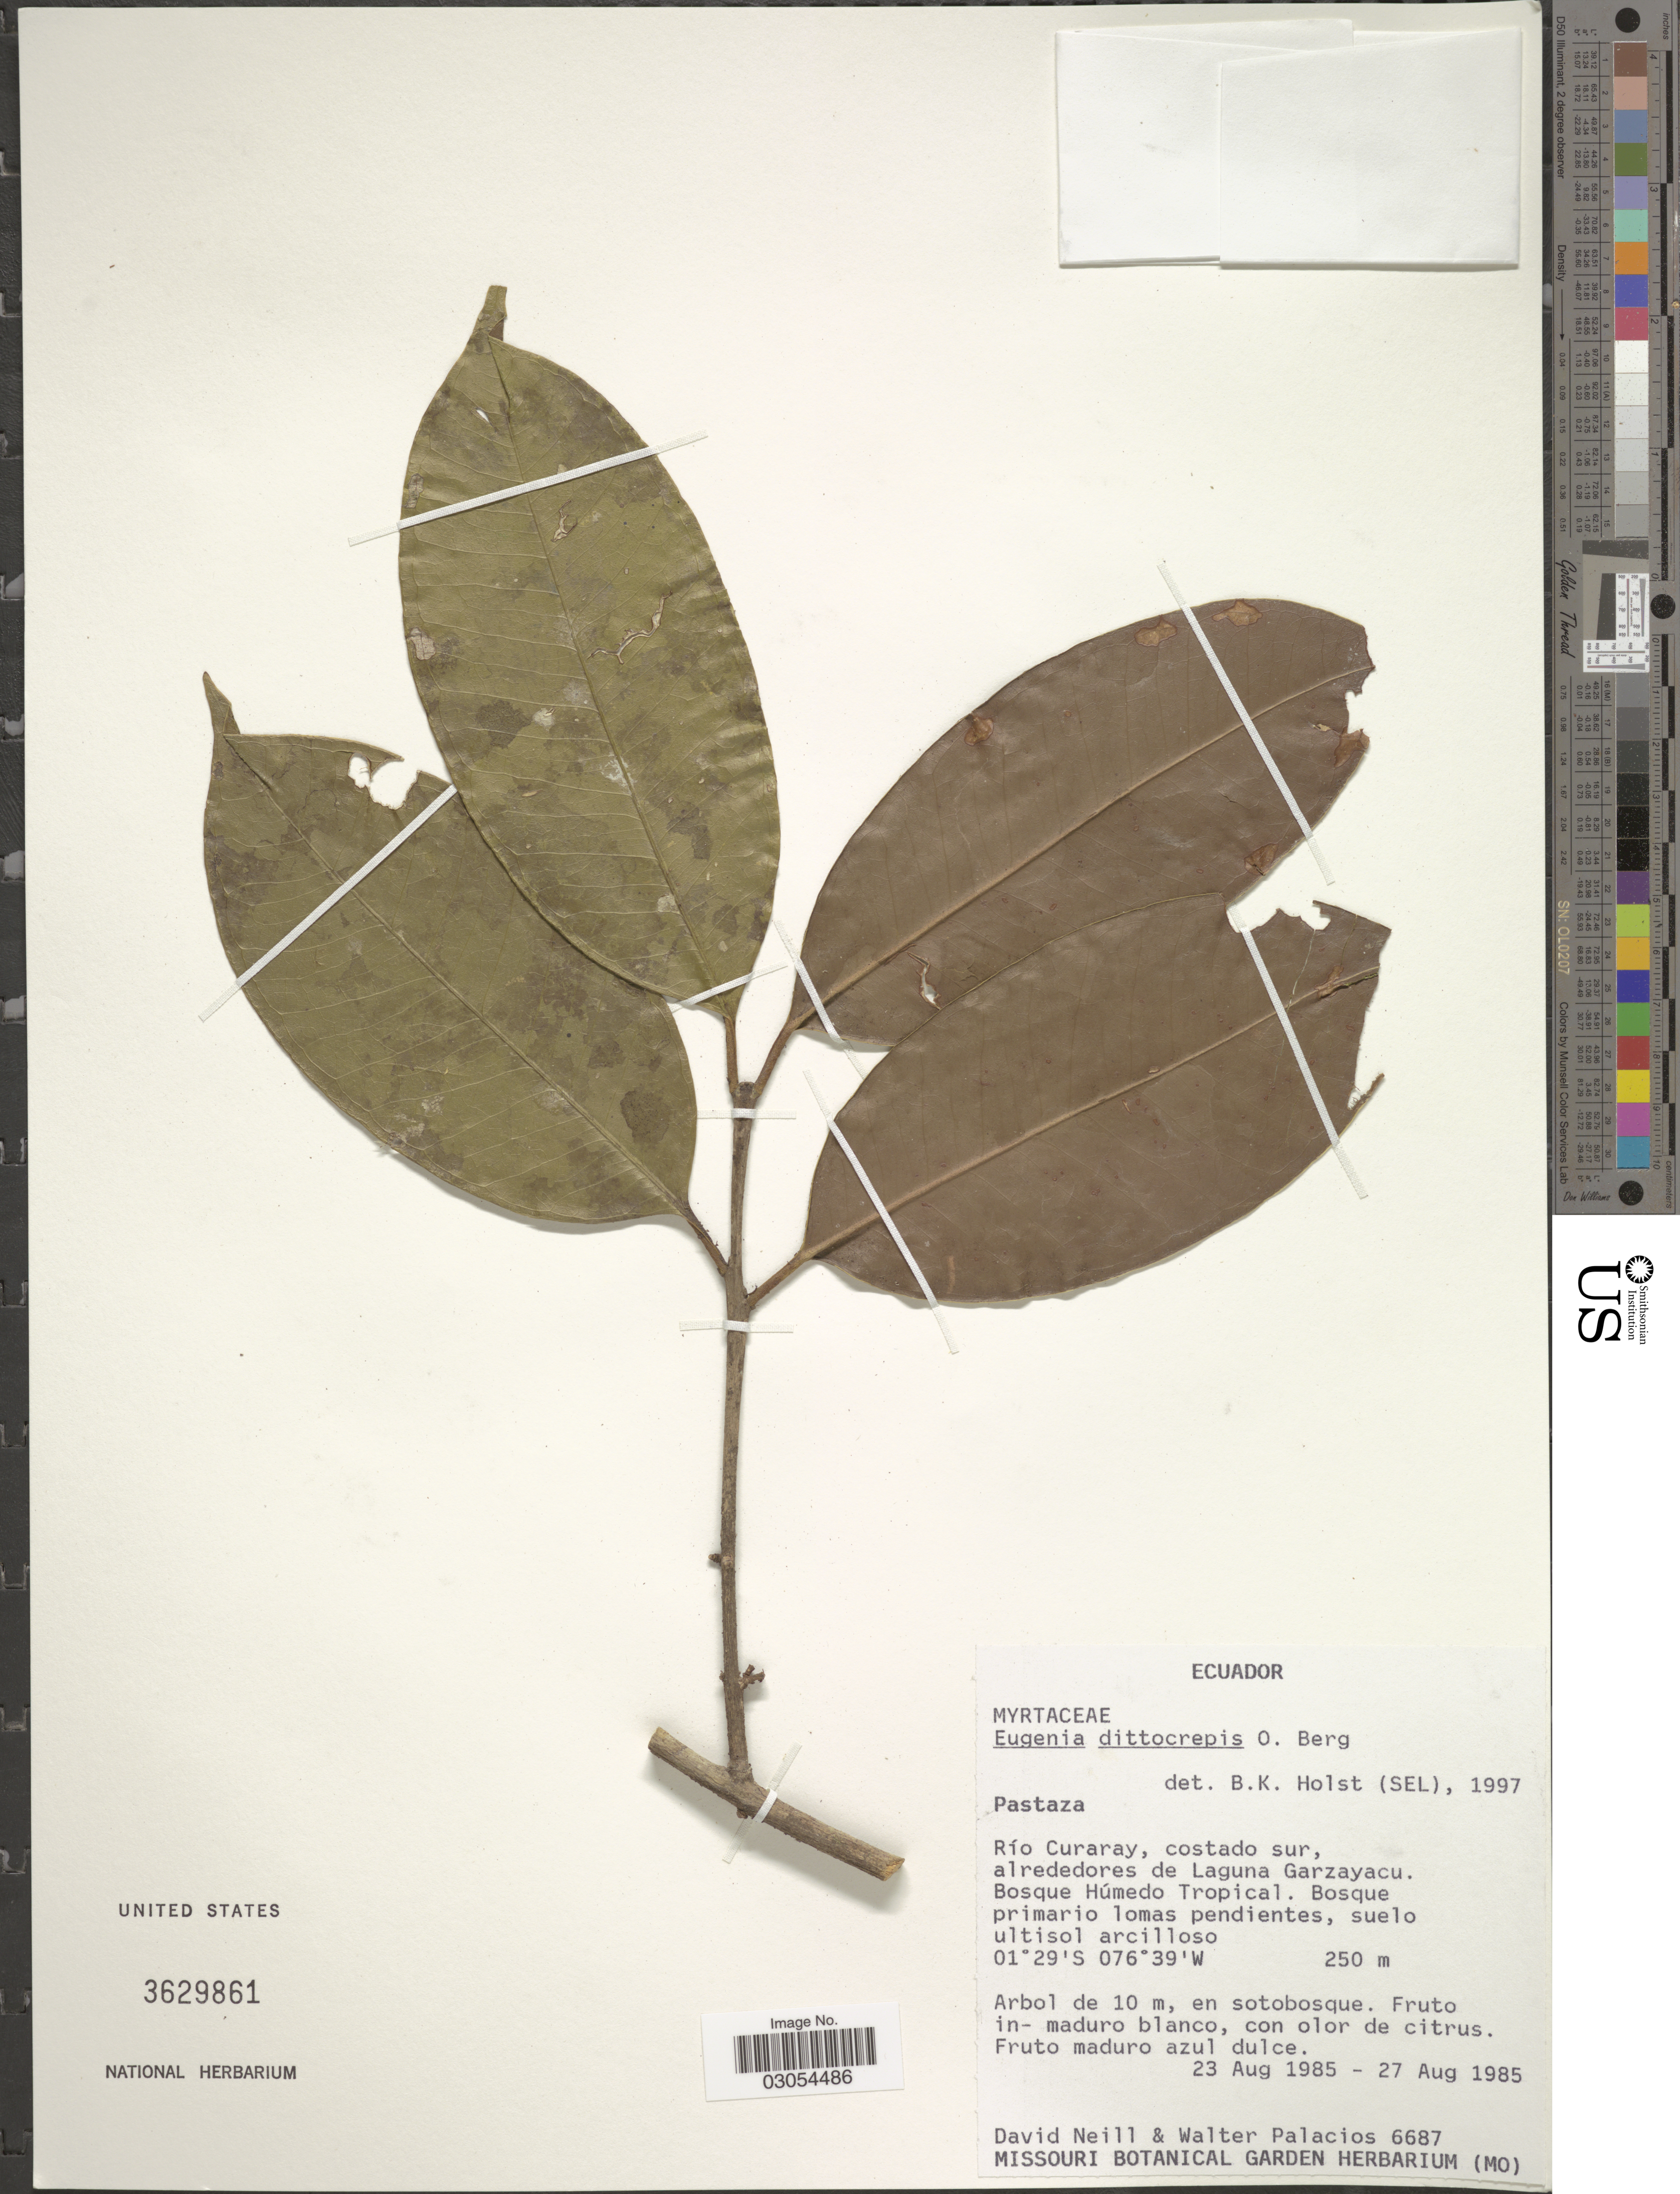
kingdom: Plantae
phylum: Tracheophyta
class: Magnoliopsida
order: Myrtales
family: Myrtaceae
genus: Eugenia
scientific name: Eugenia dittocrepis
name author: O. Berg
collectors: D. A. Neill & W. Palacios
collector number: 6687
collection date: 1985-08-23/1985-08-27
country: Ecuador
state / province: Pastaza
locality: Río Curaray, costado sur, alrededores de Laguna Garzayacu.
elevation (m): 250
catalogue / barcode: US 3629861